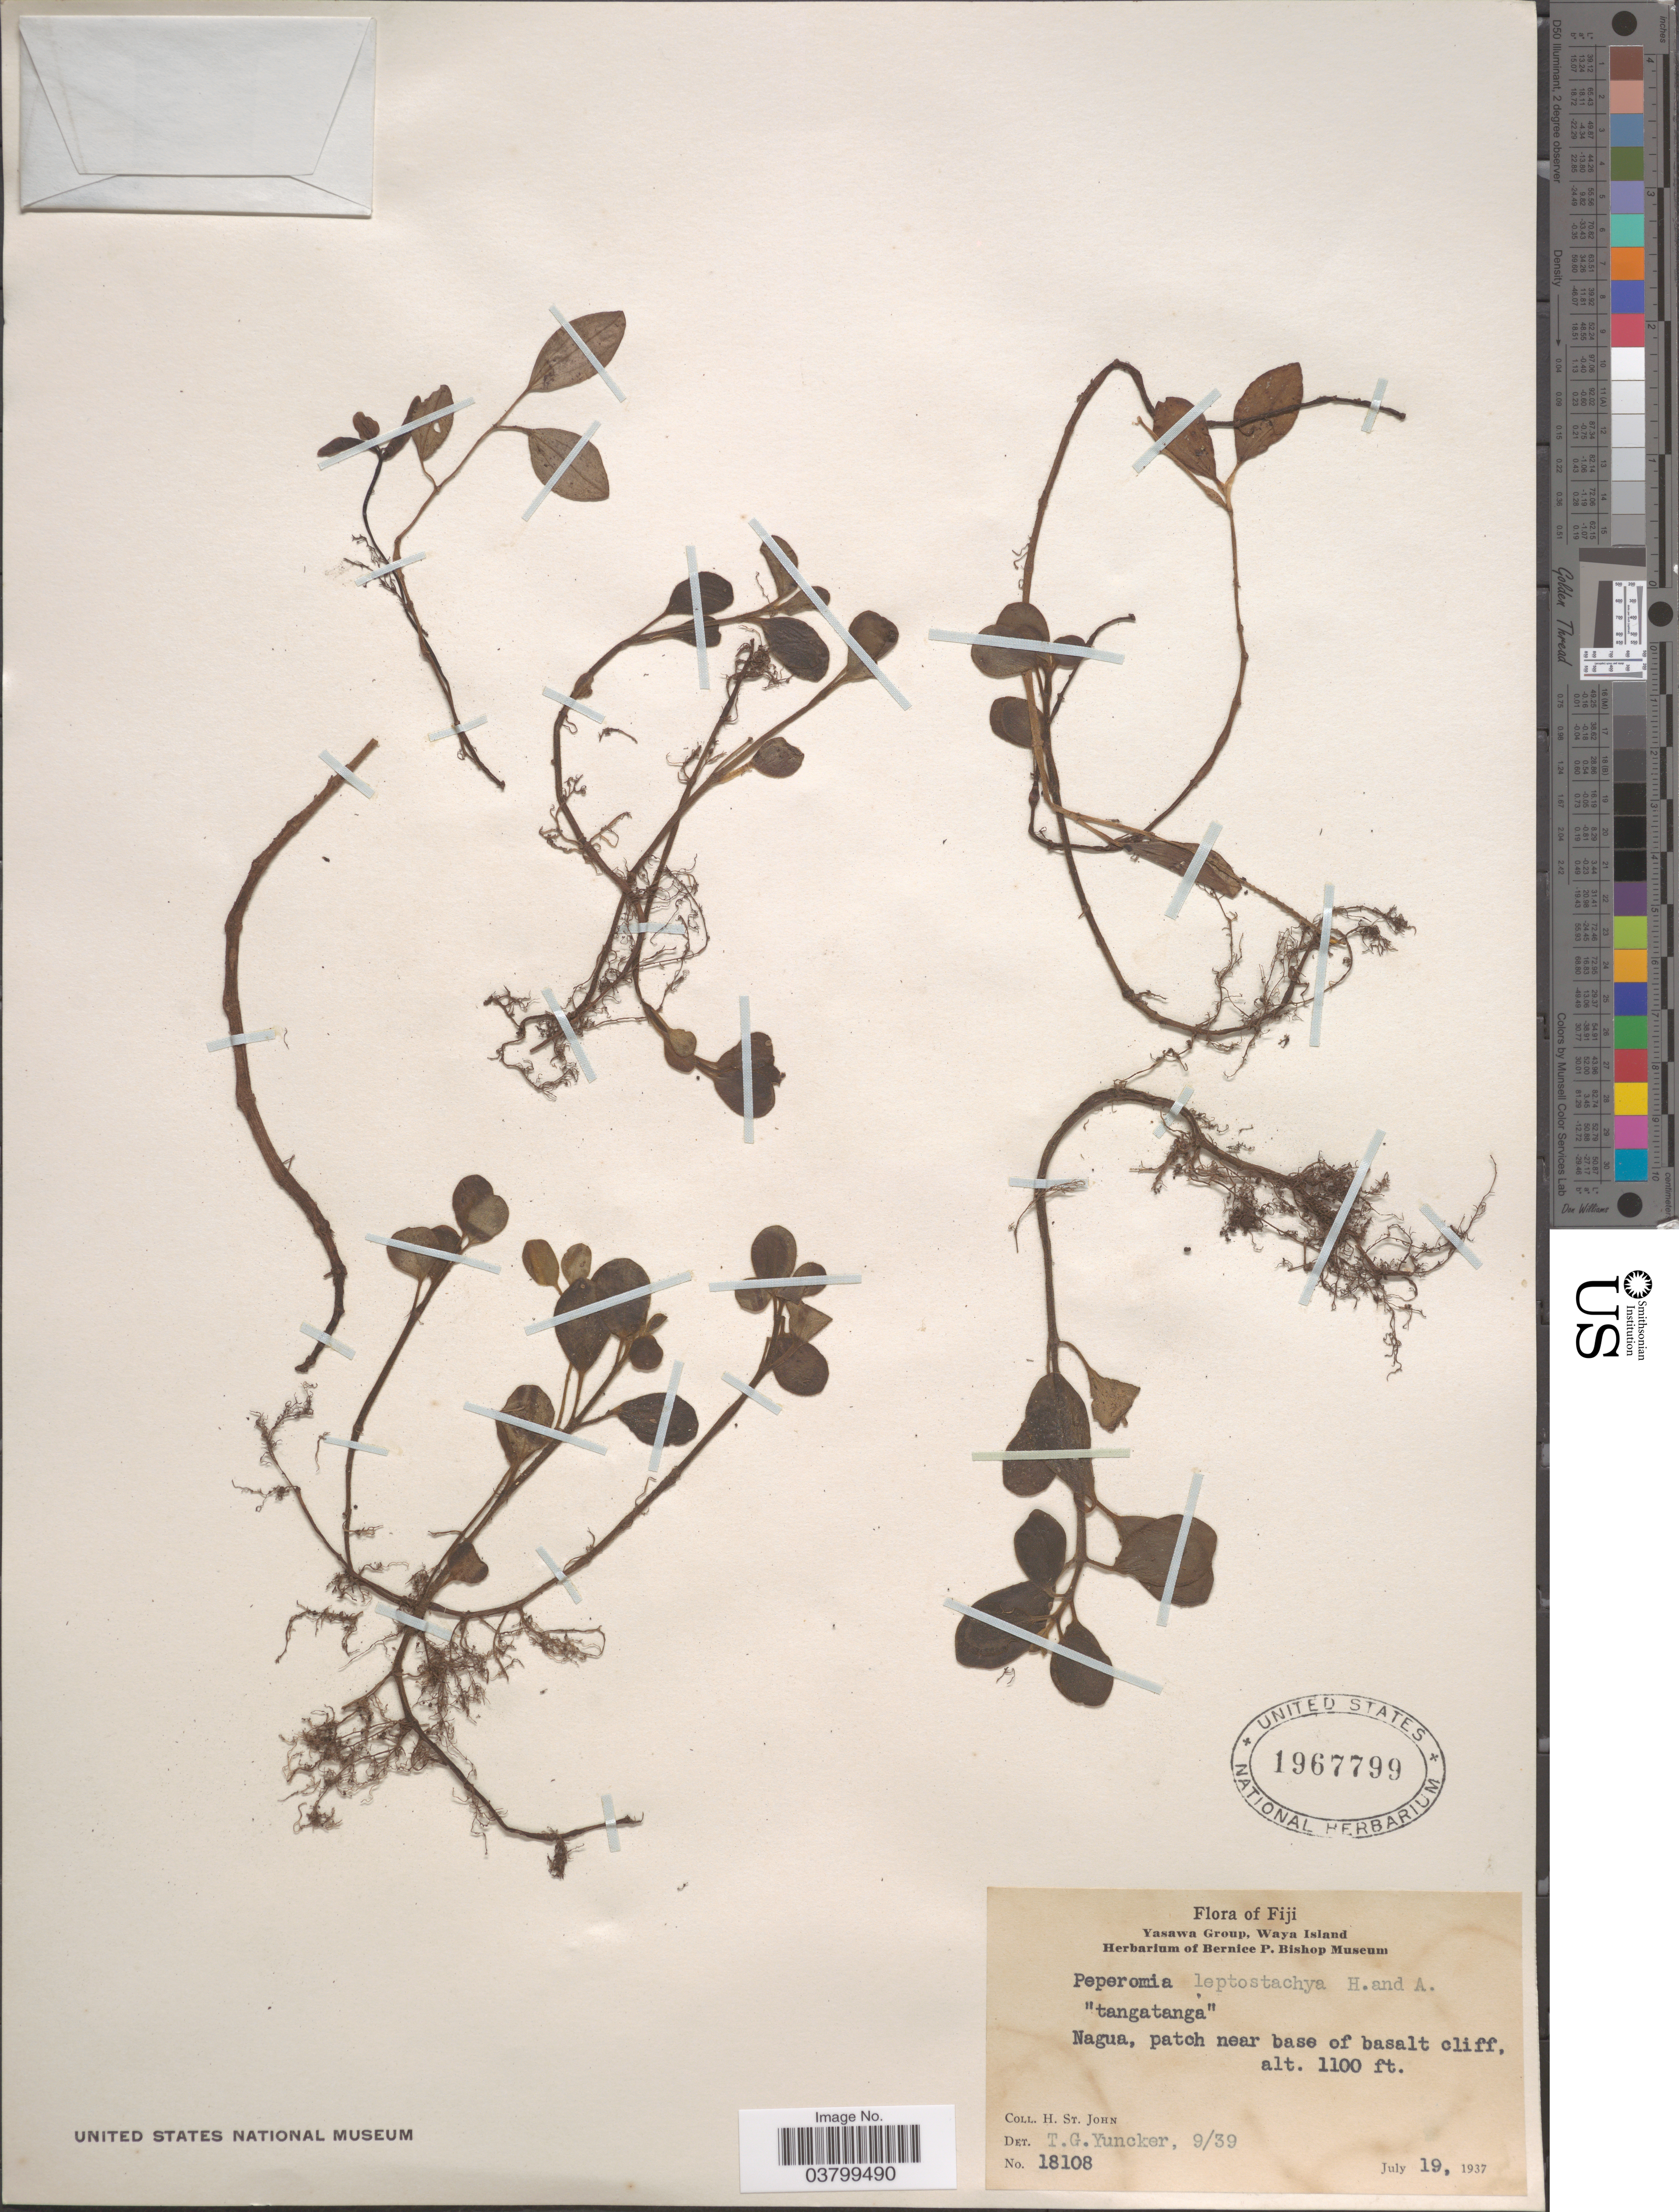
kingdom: Plantae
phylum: Tracheophyta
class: Magnoliopsida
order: Piperales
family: Piperaceae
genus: Peperomia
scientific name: Peperomia leptostachya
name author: Hook. & Arn.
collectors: H. St. John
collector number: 18108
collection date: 1937-07-19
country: Fiji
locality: Yasawa Group, Waya Island. Nagua, patch near base of basalt cliff.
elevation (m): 335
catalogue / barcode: US 1967799